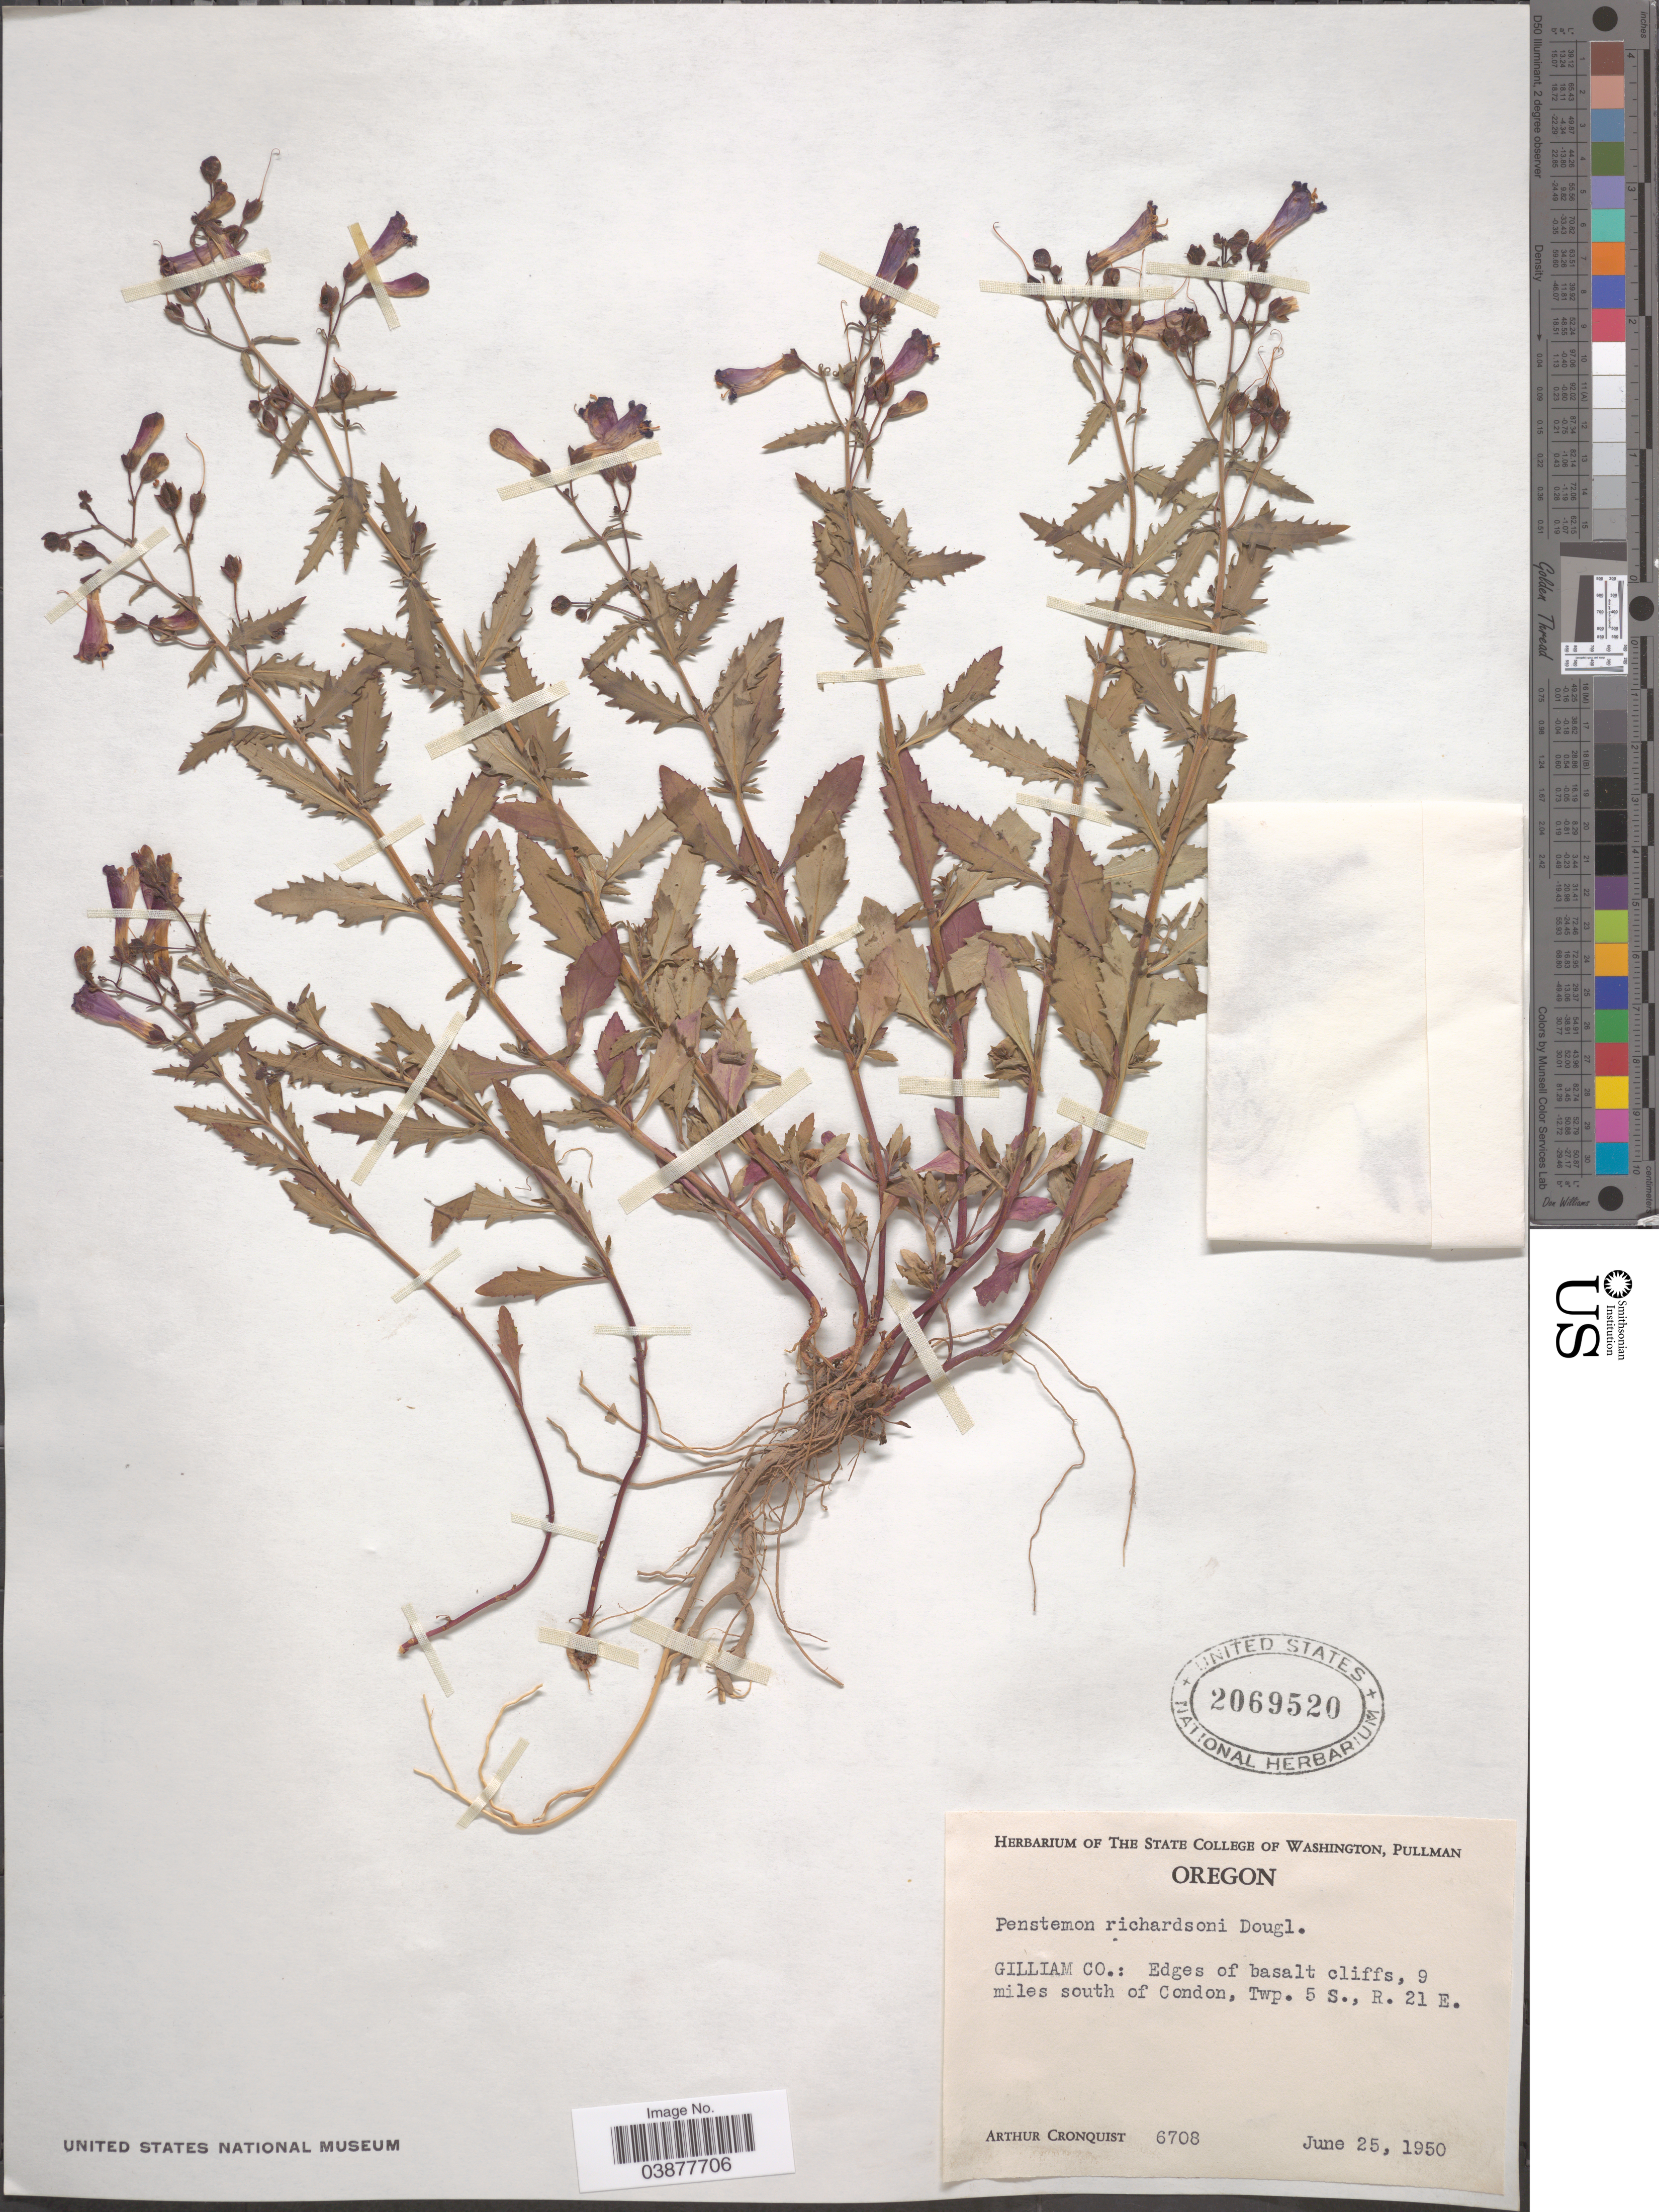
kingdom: Plantae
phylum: Tracheophyta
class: Magnoliopsida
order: Lamiales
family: Plantaginaceae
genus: Penstemon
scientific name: Penstemon richardsonii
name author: Douglas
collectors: A. J. Cronquist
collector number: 6708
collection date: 1950-06-25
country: United States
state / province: Oregon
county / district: Gilliam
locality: Gilliam Co.: Edges of basalt cliffs, 9 miles south of Condon, Twp. 5 S., R. 21 E.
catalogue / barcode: US 2069520